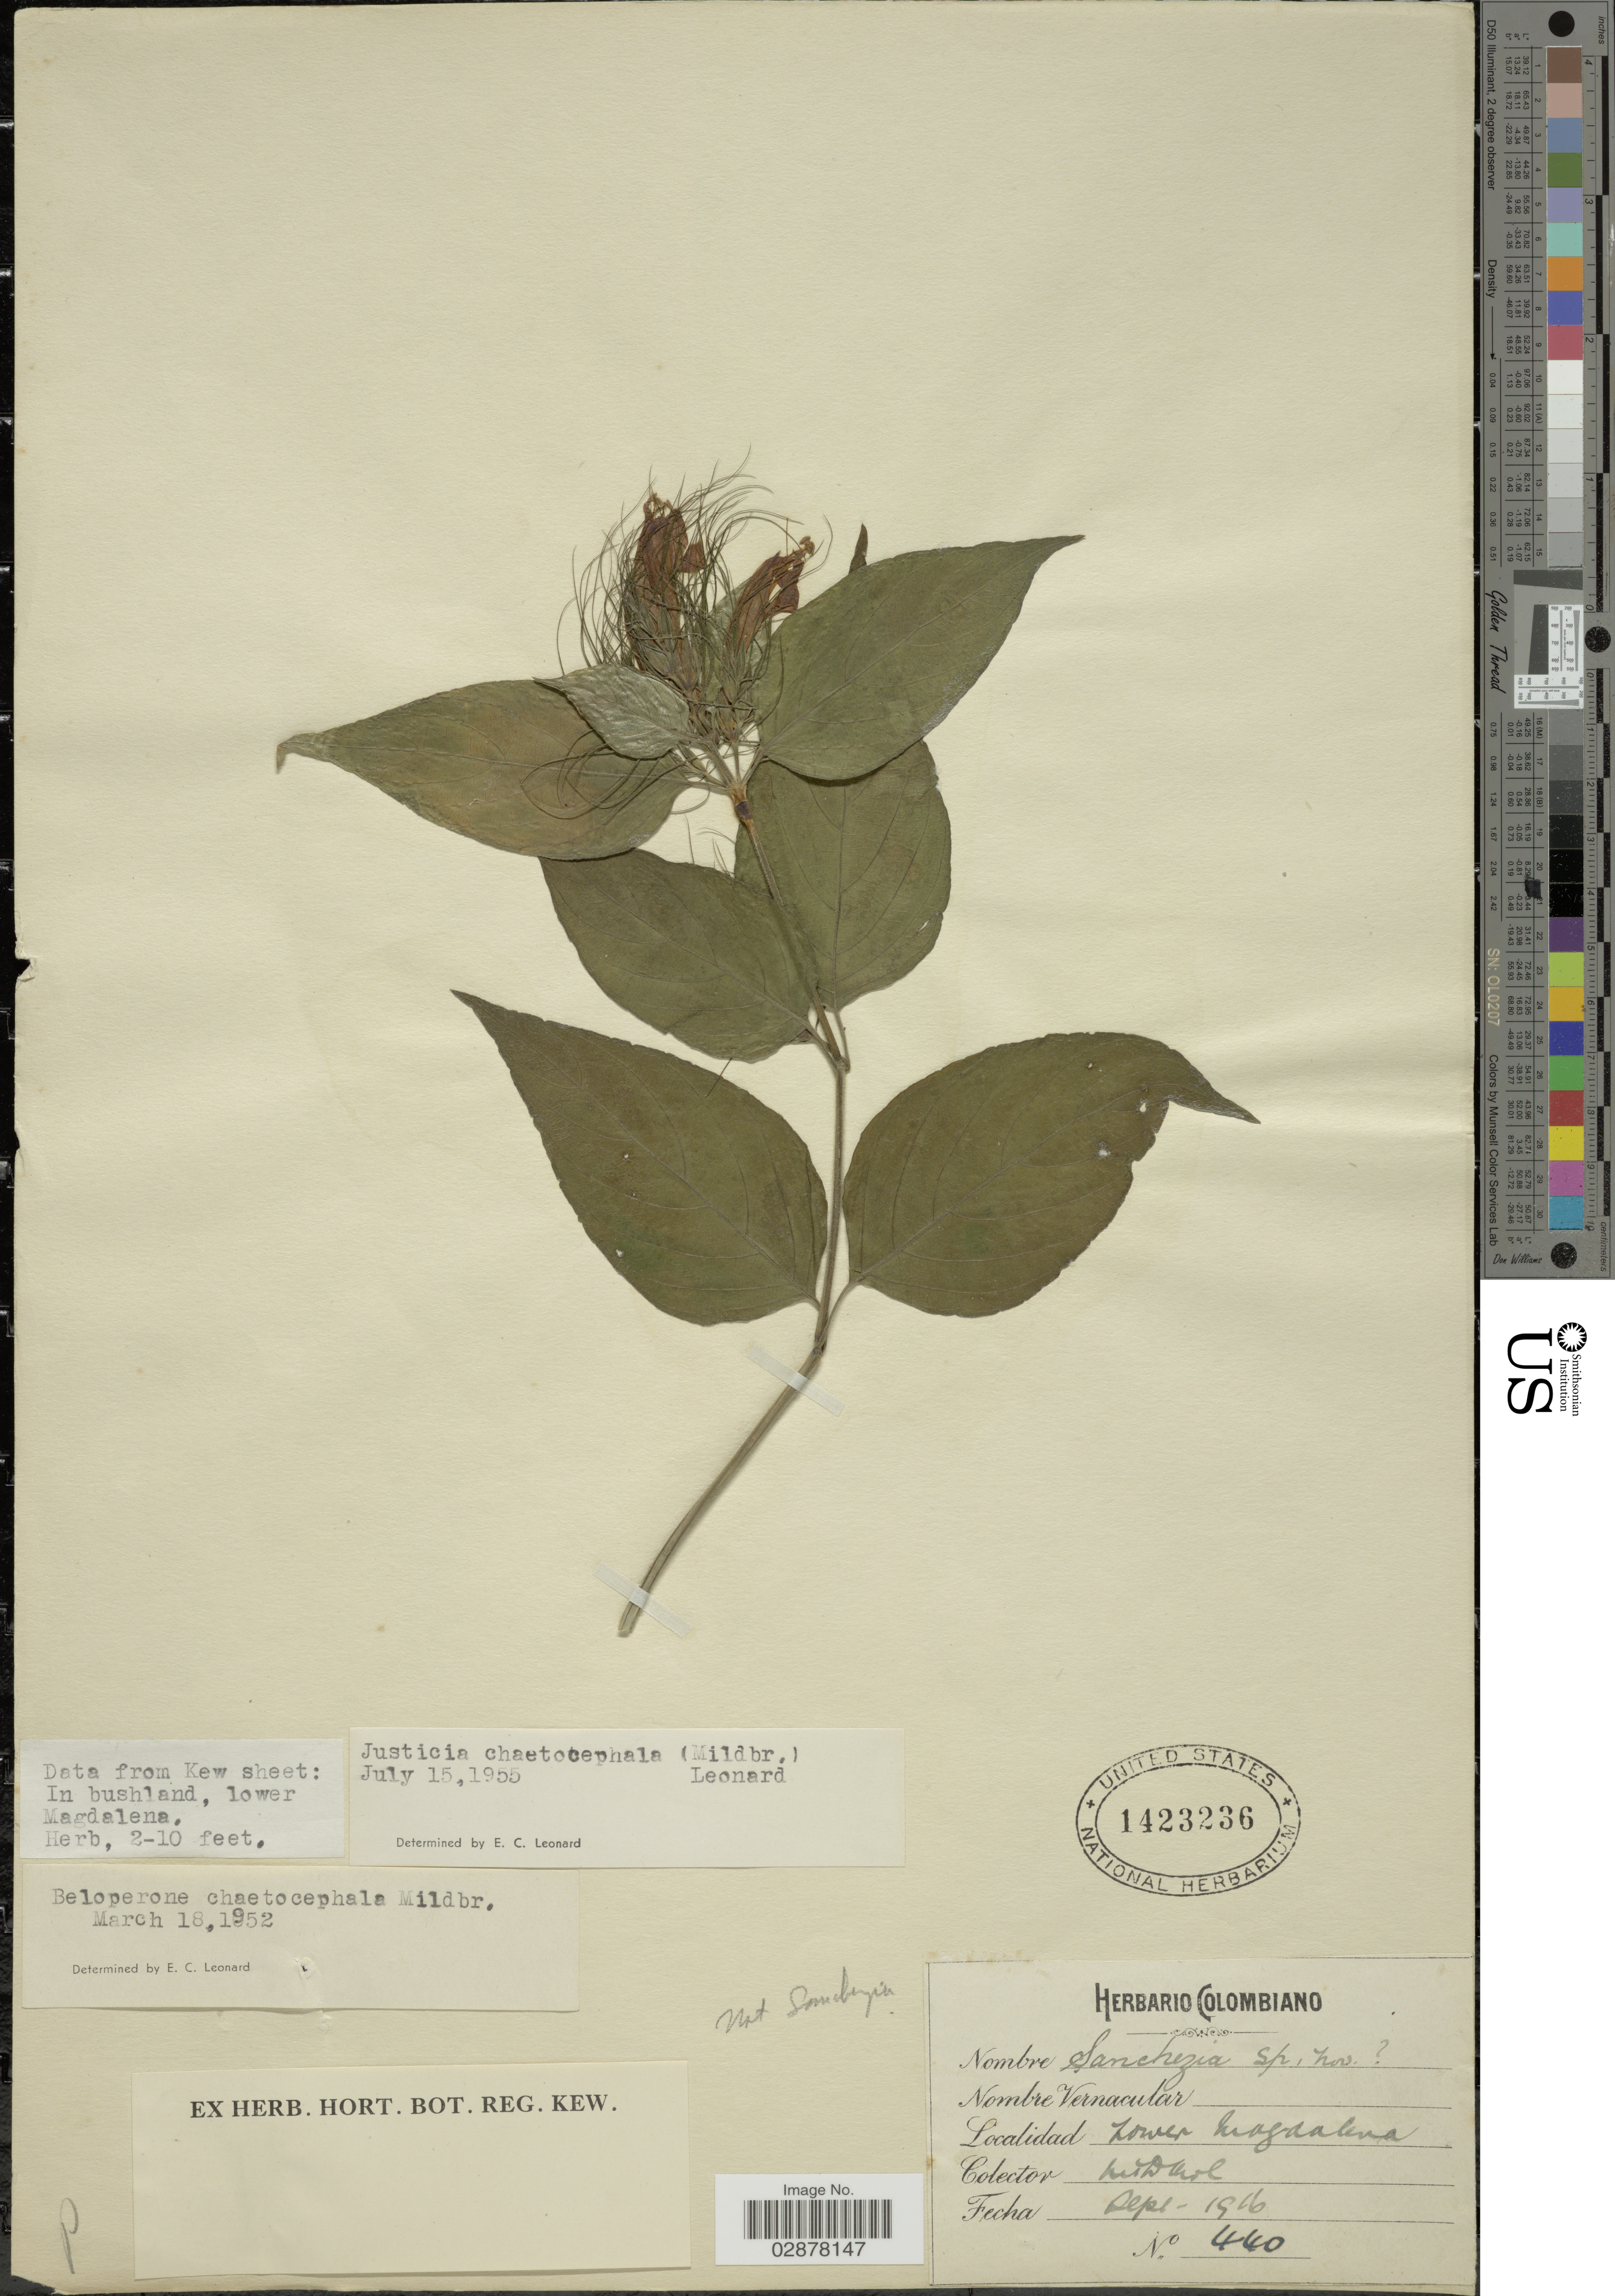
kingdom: Plantae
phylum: Tracheophyta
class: Magnoliopsida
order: Lamiales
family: Acanthaceae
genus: Justicia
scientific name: Justicia chaetocephala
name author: (Mildbr.) Leonard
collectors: M. T. Dawe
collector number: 440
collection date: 1916-09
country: Colombia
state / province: Magdalena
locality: Lower Magdalena.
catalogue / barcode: US 1423236